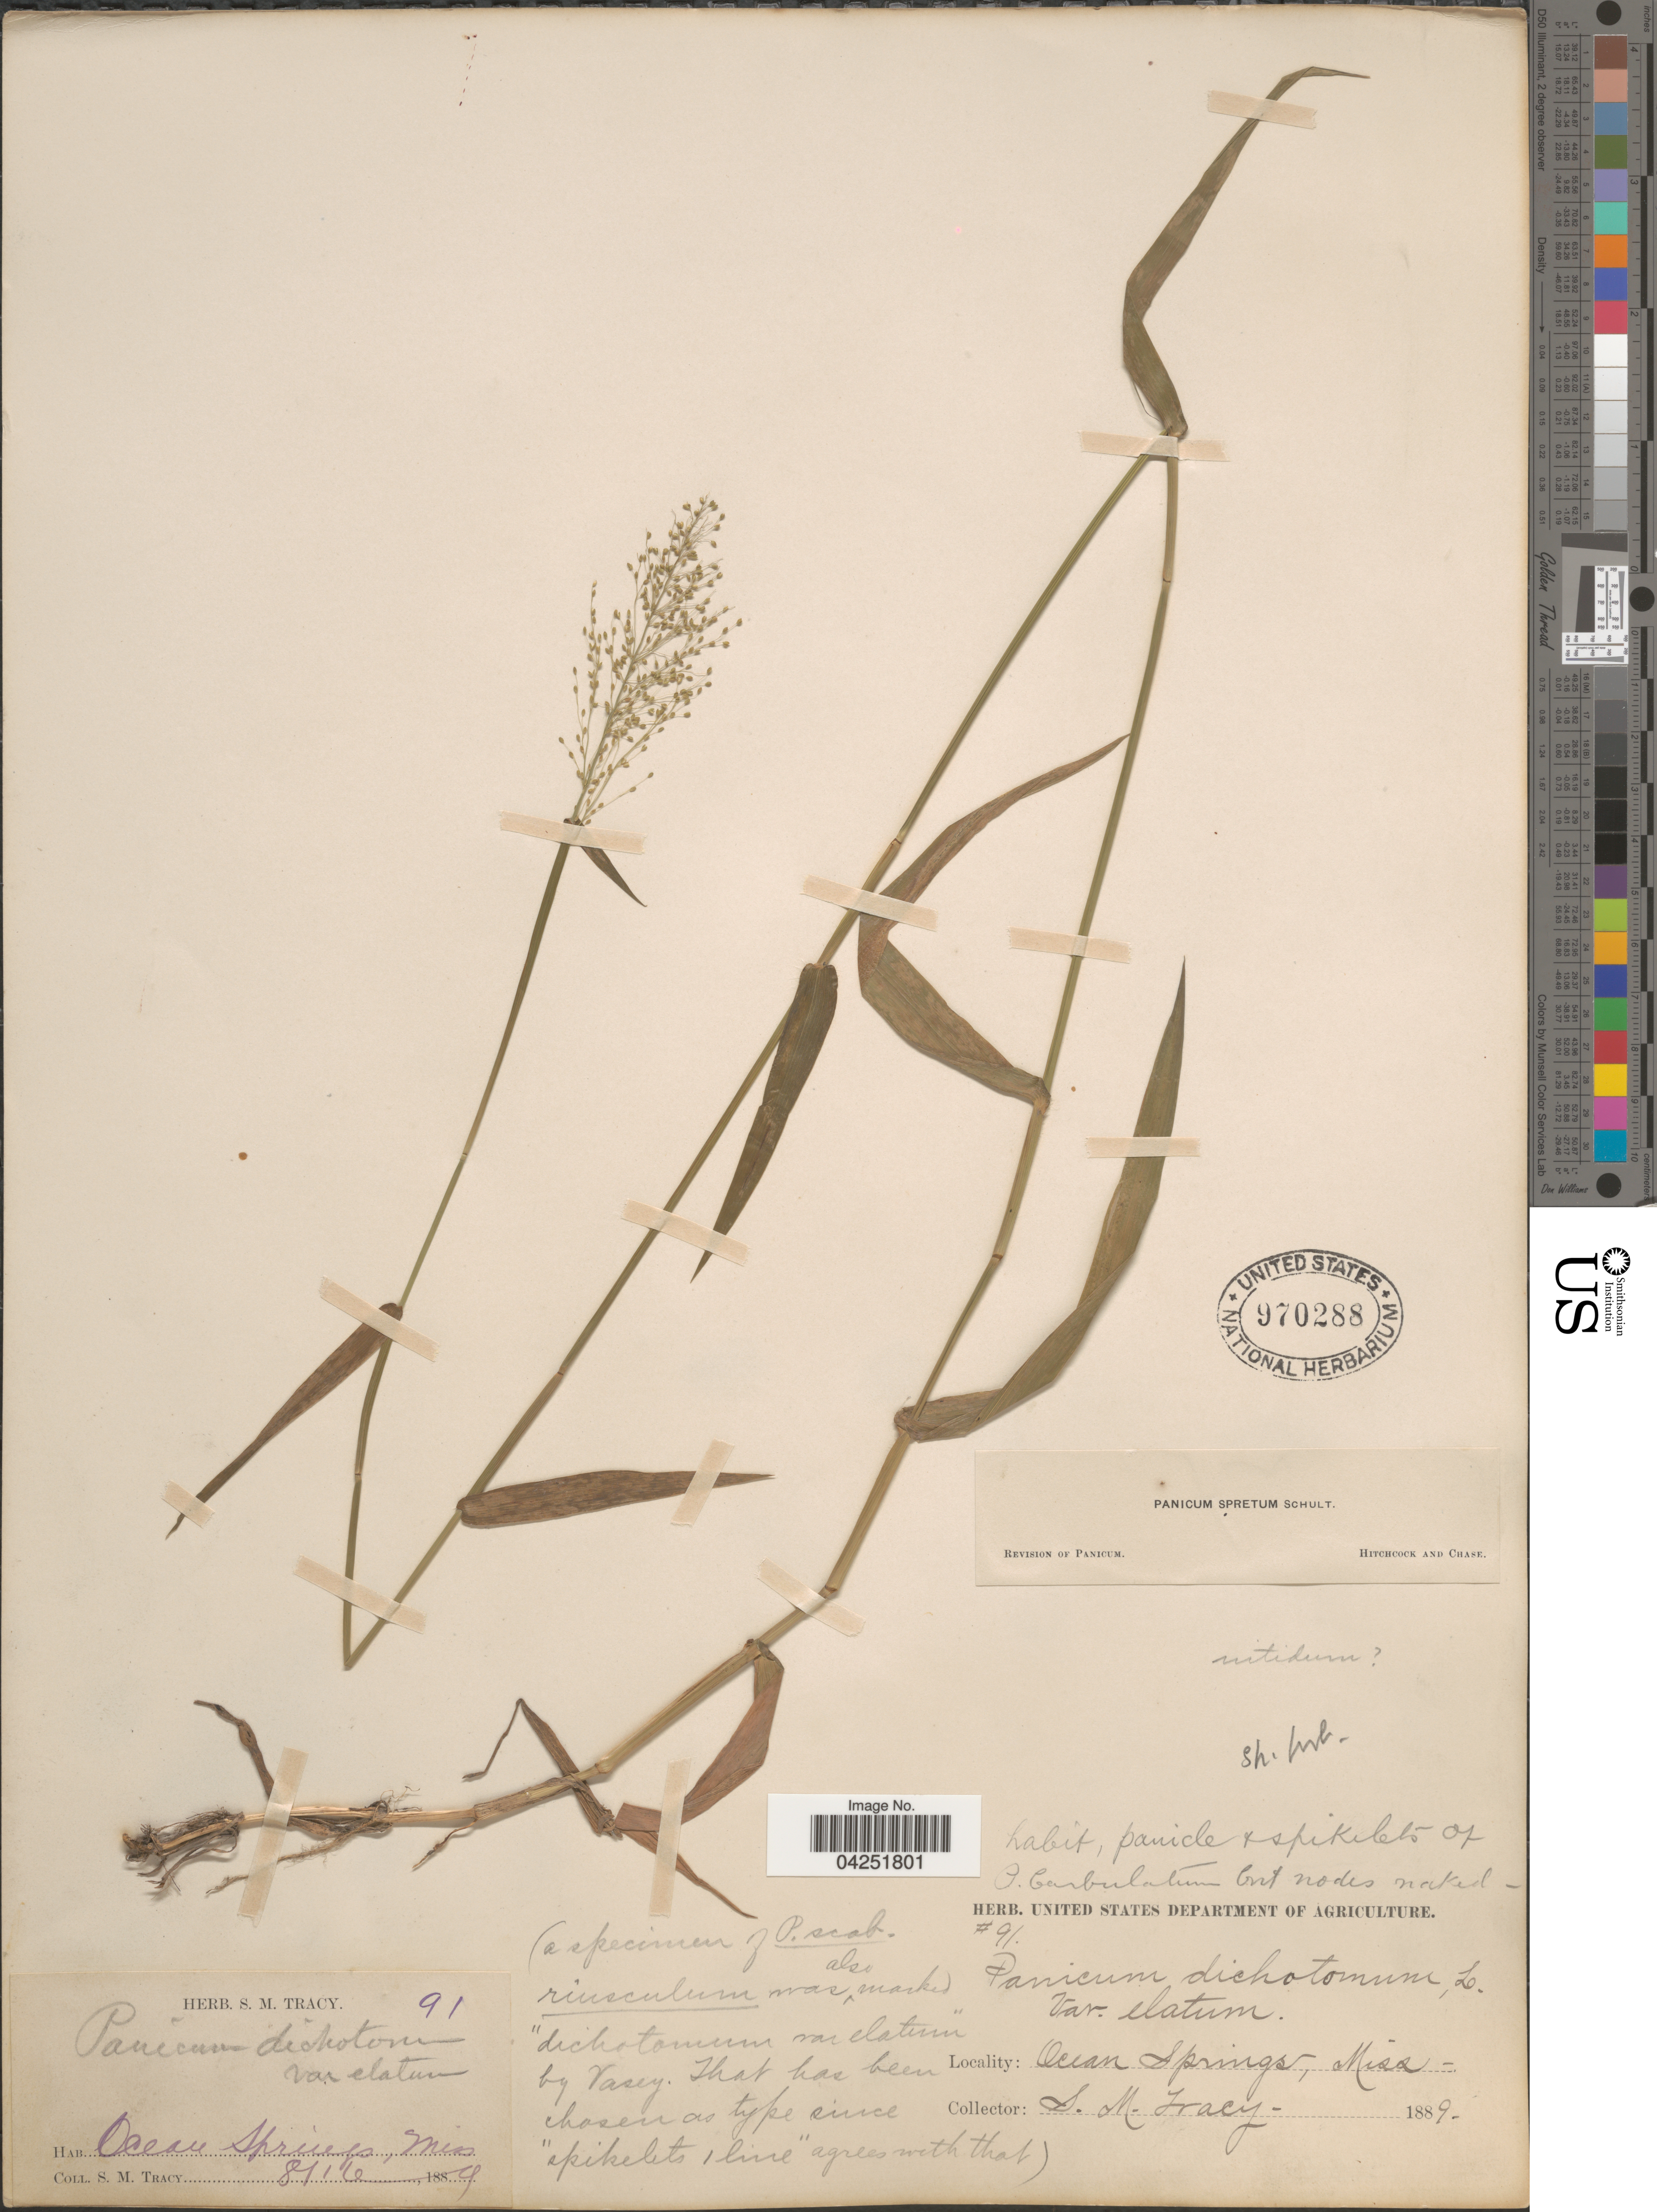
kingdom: Plantae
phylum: Tracheophyta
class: Liliopsida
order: Poales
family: Poaceae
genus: Dichanthelium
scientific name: Dichanthelium acuminatum var. densiflorum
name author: (Rand & Redfield) Gould & C.A. Clark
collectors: S. M. Tracy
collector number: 91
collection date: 1889-08-16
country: United States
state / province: Mississippi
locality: Ocean Springs.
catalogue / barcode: US 970288